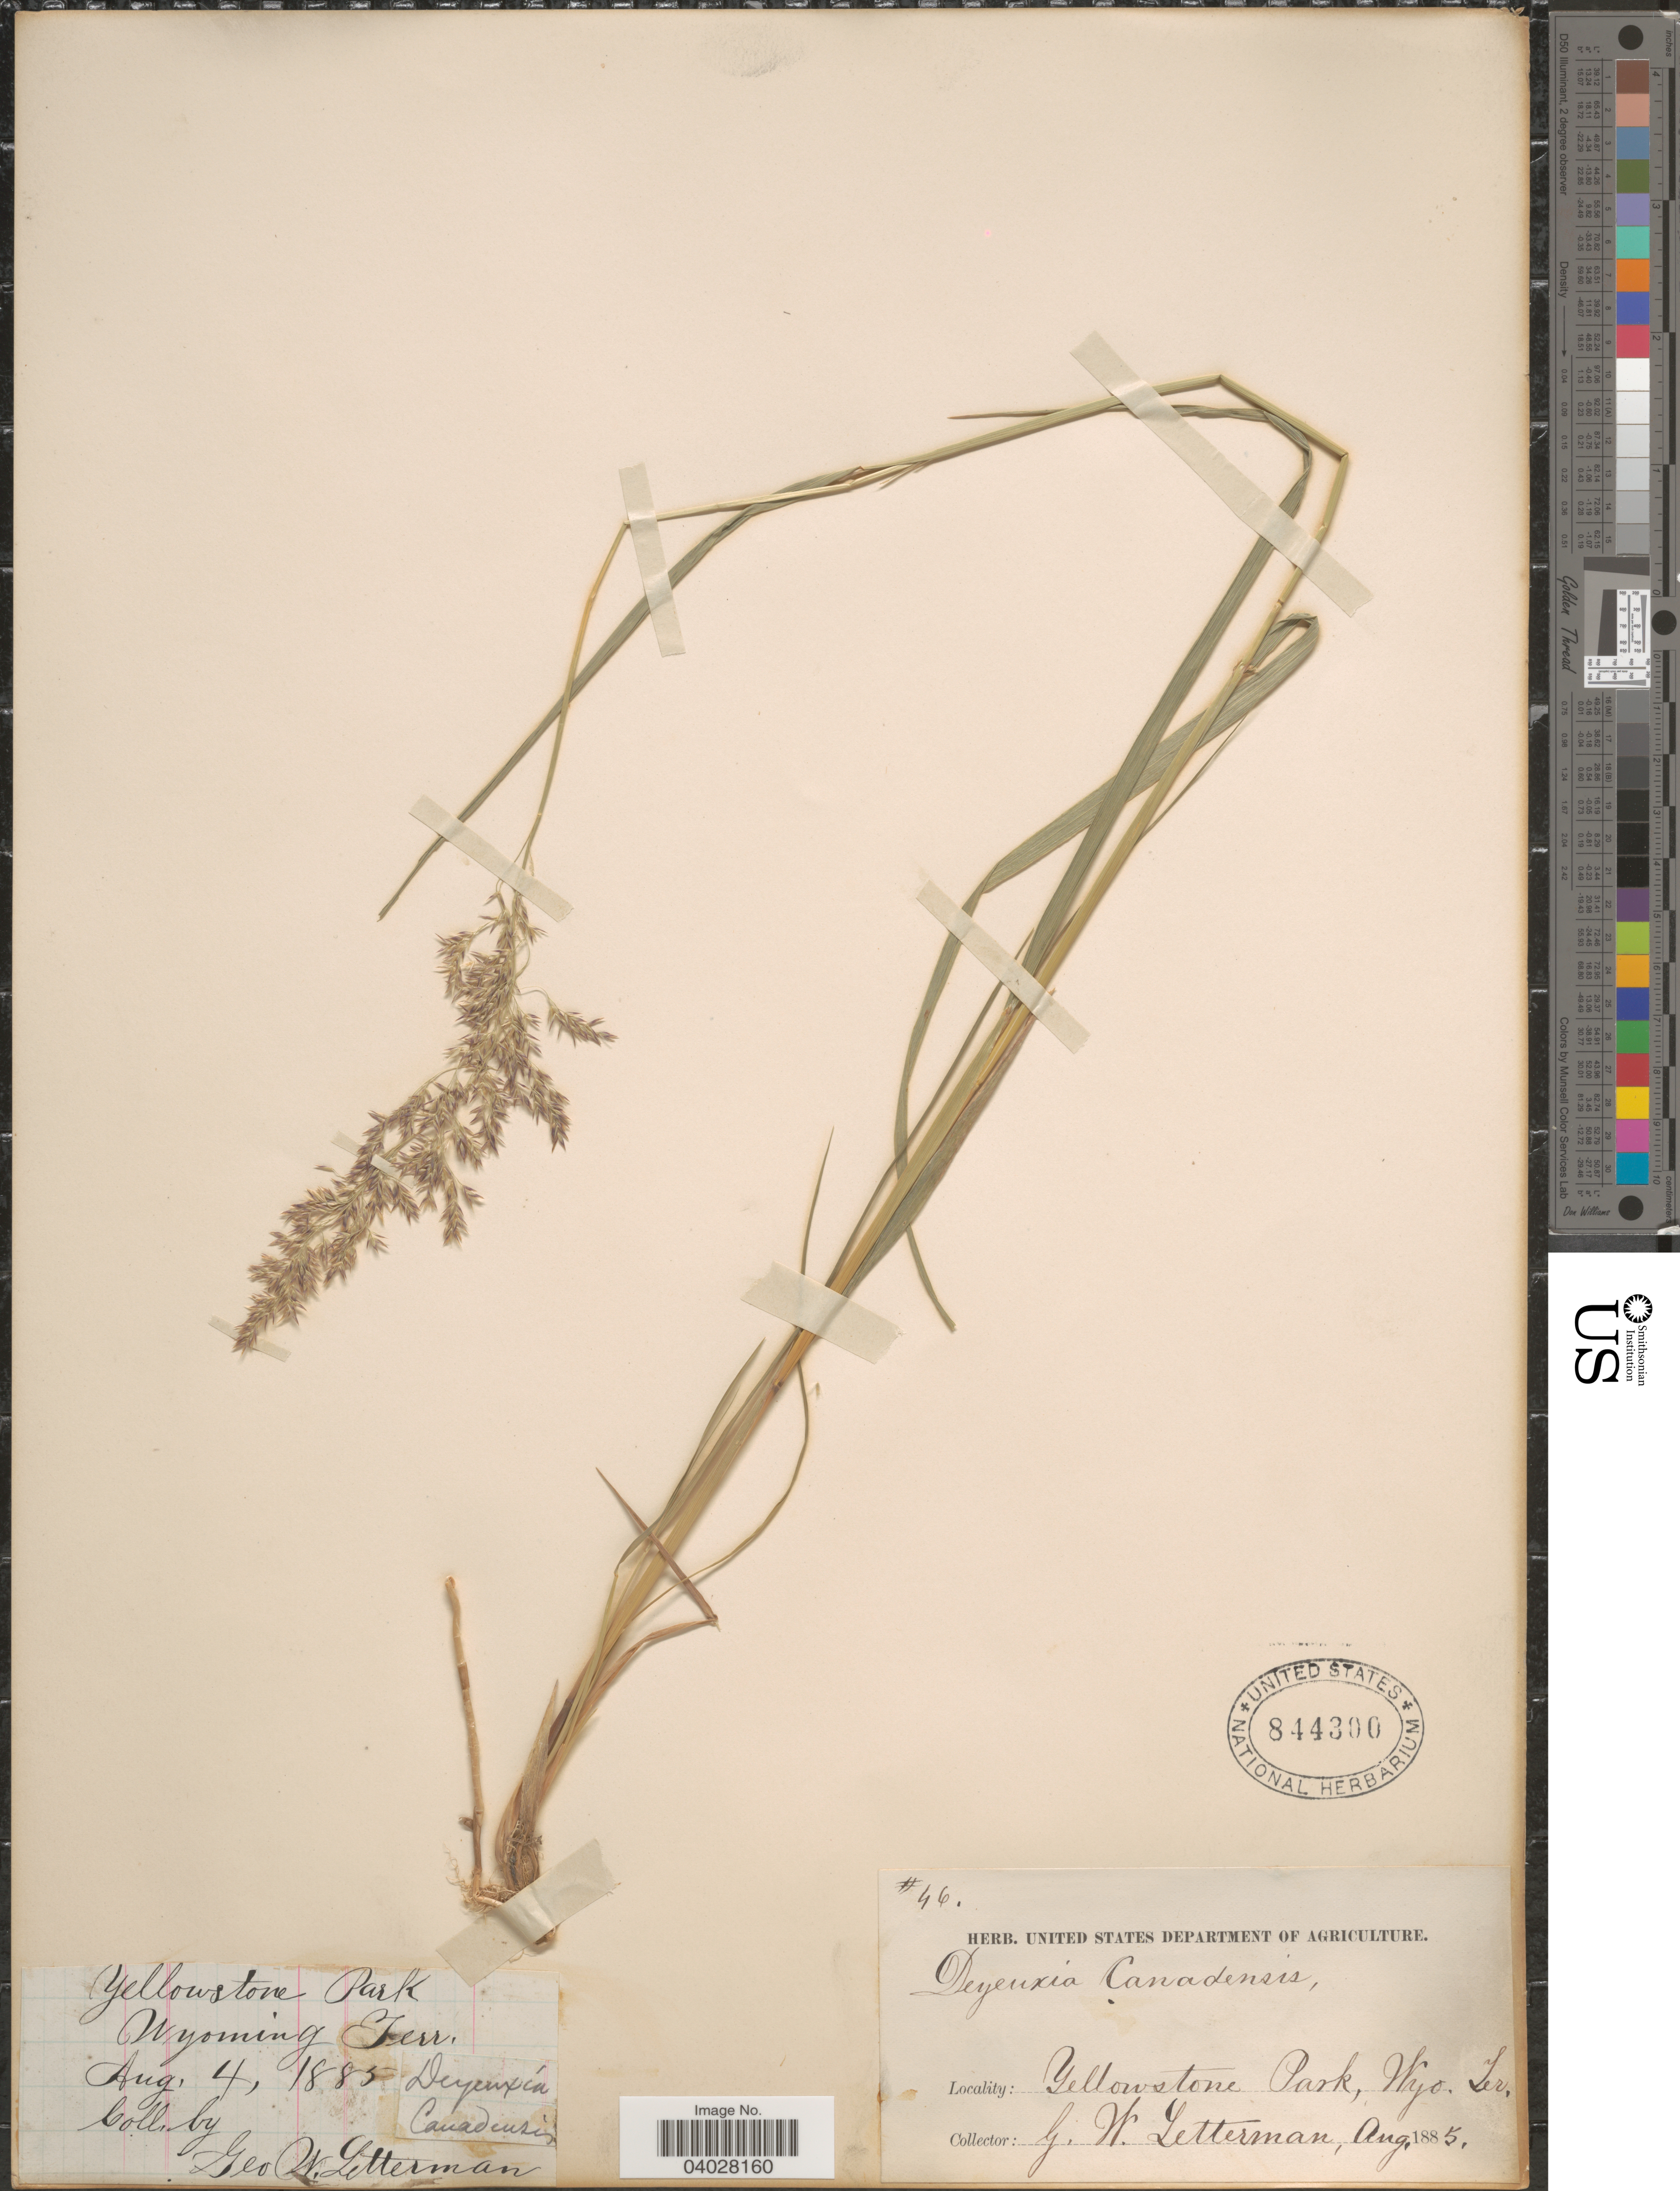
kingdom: Plantae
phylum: Tracheophyta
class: Liliopsida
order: Poales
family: Poaceae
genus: Calamagrostis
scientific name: Calamagrostis canadensis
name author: (Michx.) P. Beauv.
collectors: G. W. Letterman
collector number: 46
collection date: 1885-08-04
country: United States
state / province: Wyoming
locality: Yellowstone Park. Wyo. Ter.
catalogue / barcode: US 844300